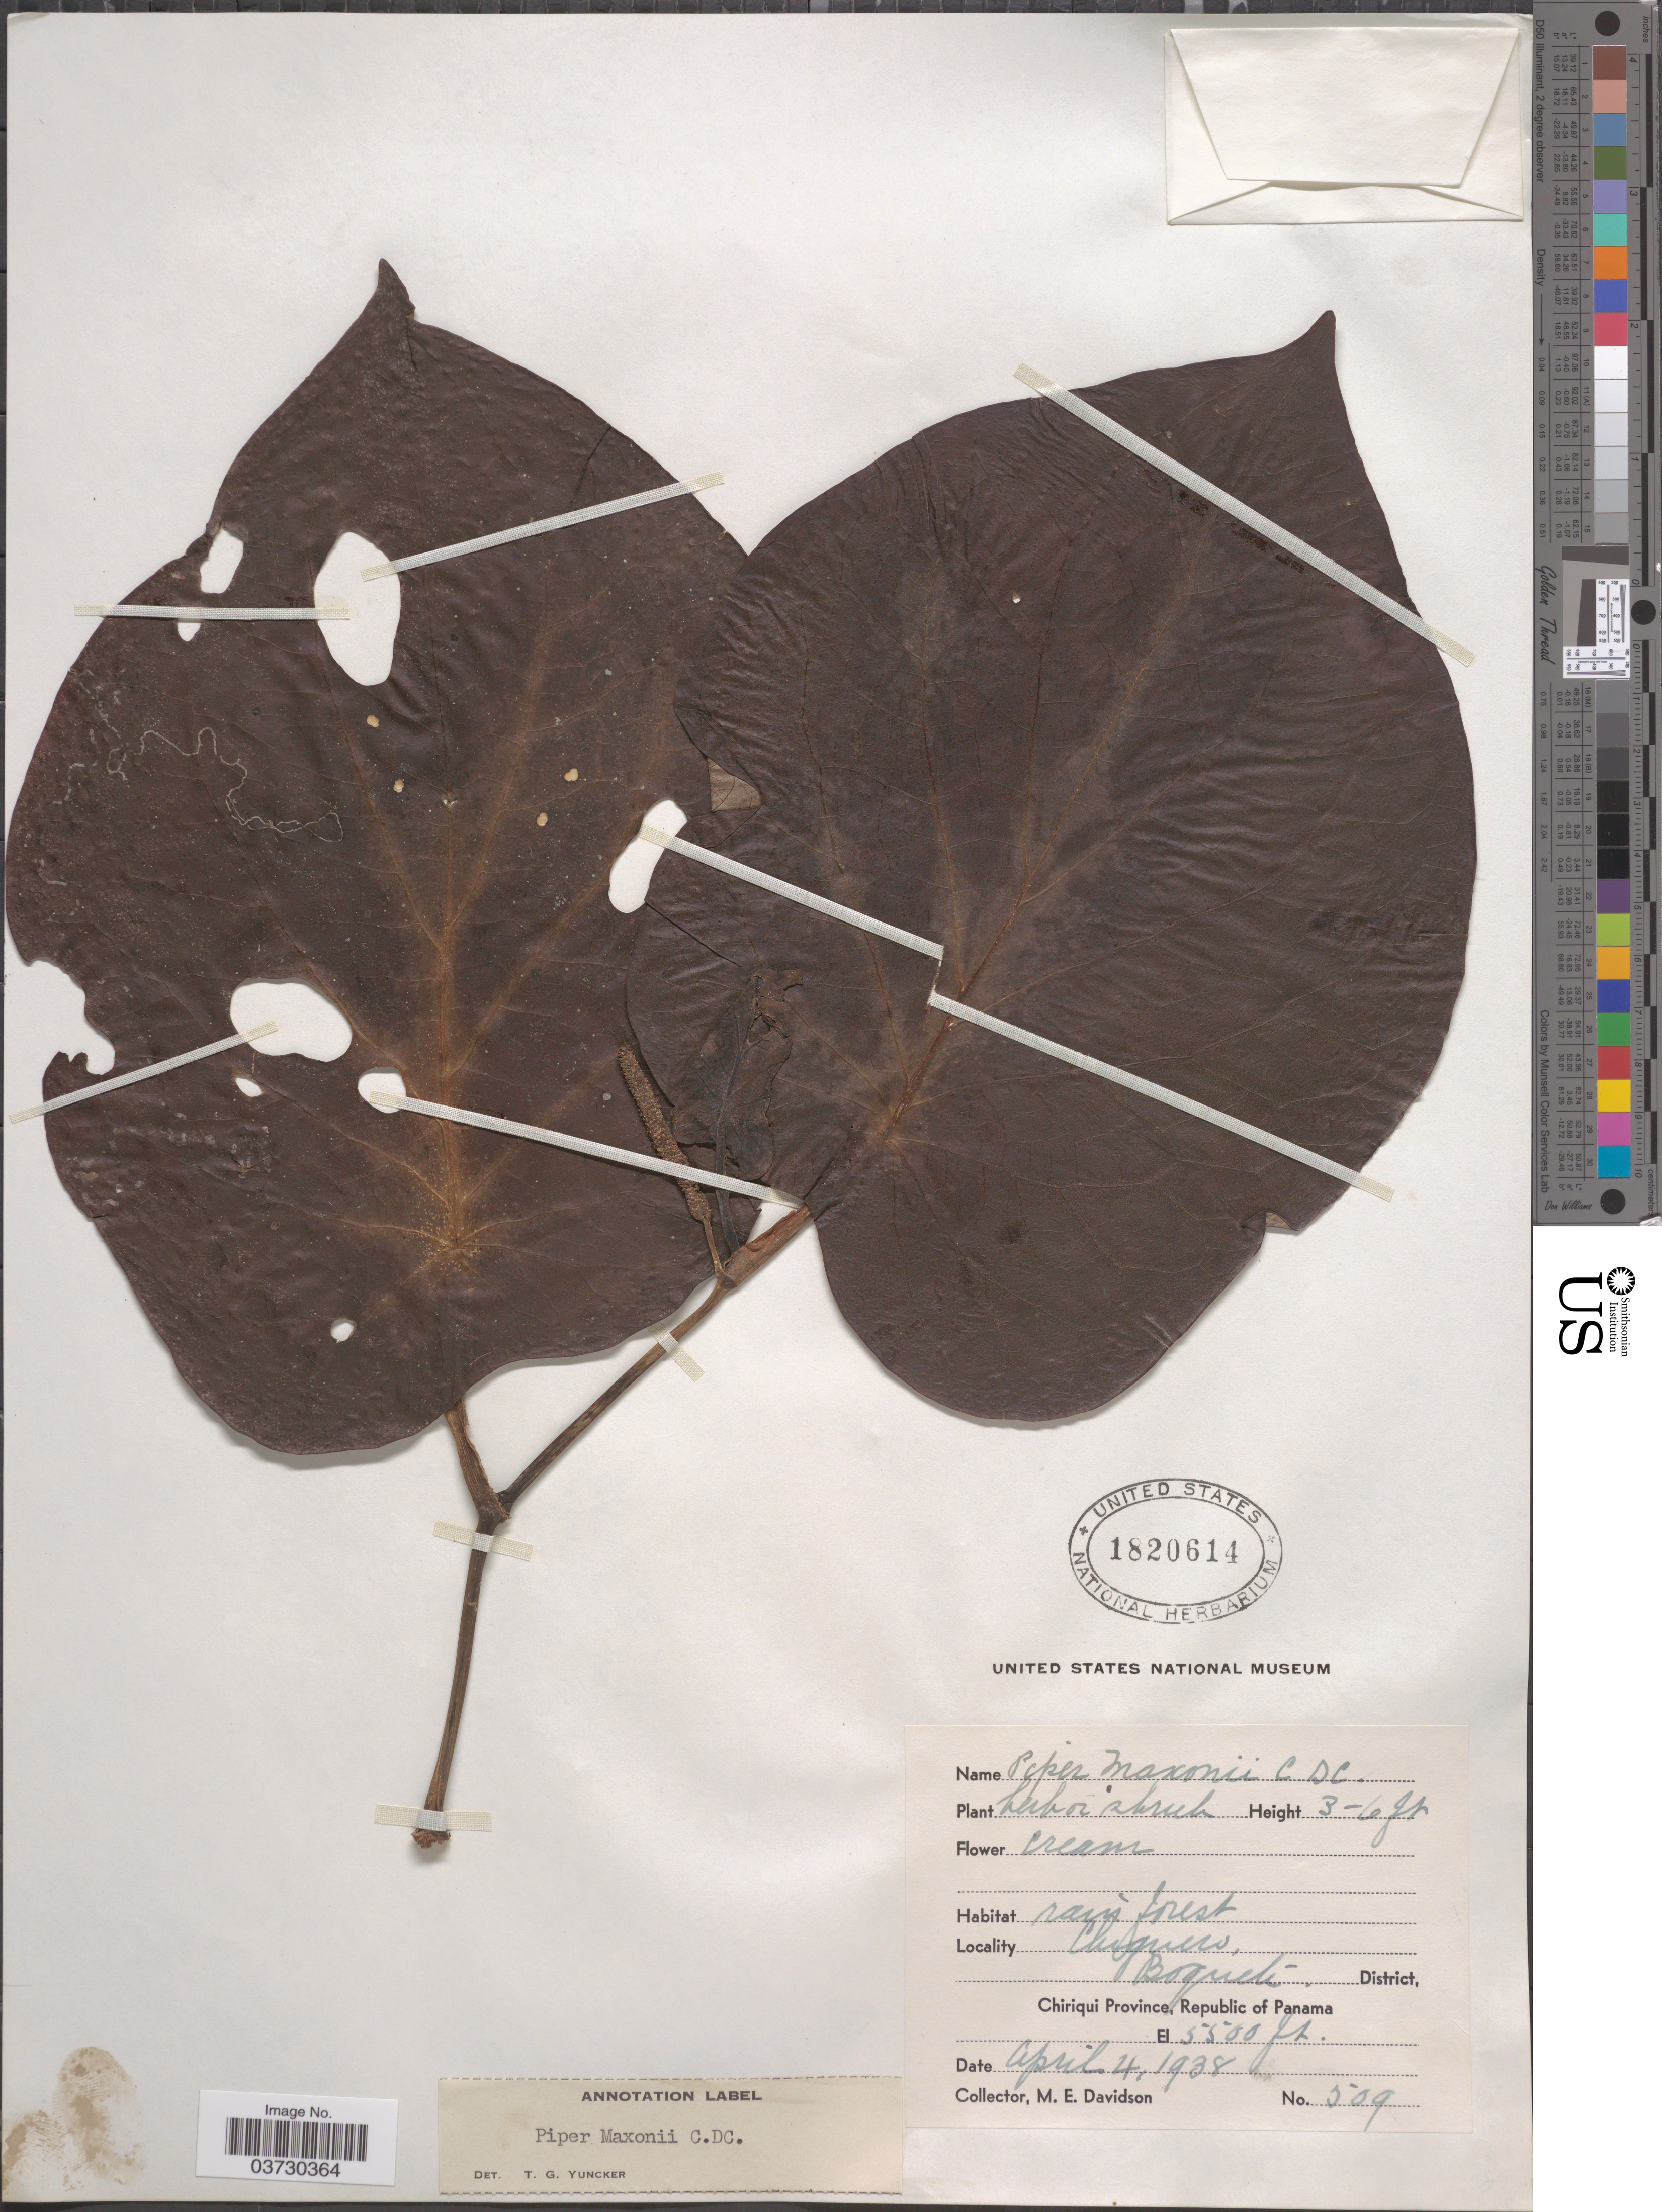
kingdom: Plantae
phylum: Tracheophyta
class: Magnoliopsida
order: Piperales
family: Piperaceae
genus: Piper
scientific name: Piper maxonii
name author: C. DC.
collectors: M. E. Davidson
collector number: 509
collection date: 1938-04-04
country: Panama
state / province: Chiriqui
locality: Chiquero, Boquete District, Republic of Panama.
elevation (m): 1676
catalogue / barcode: US 1820614